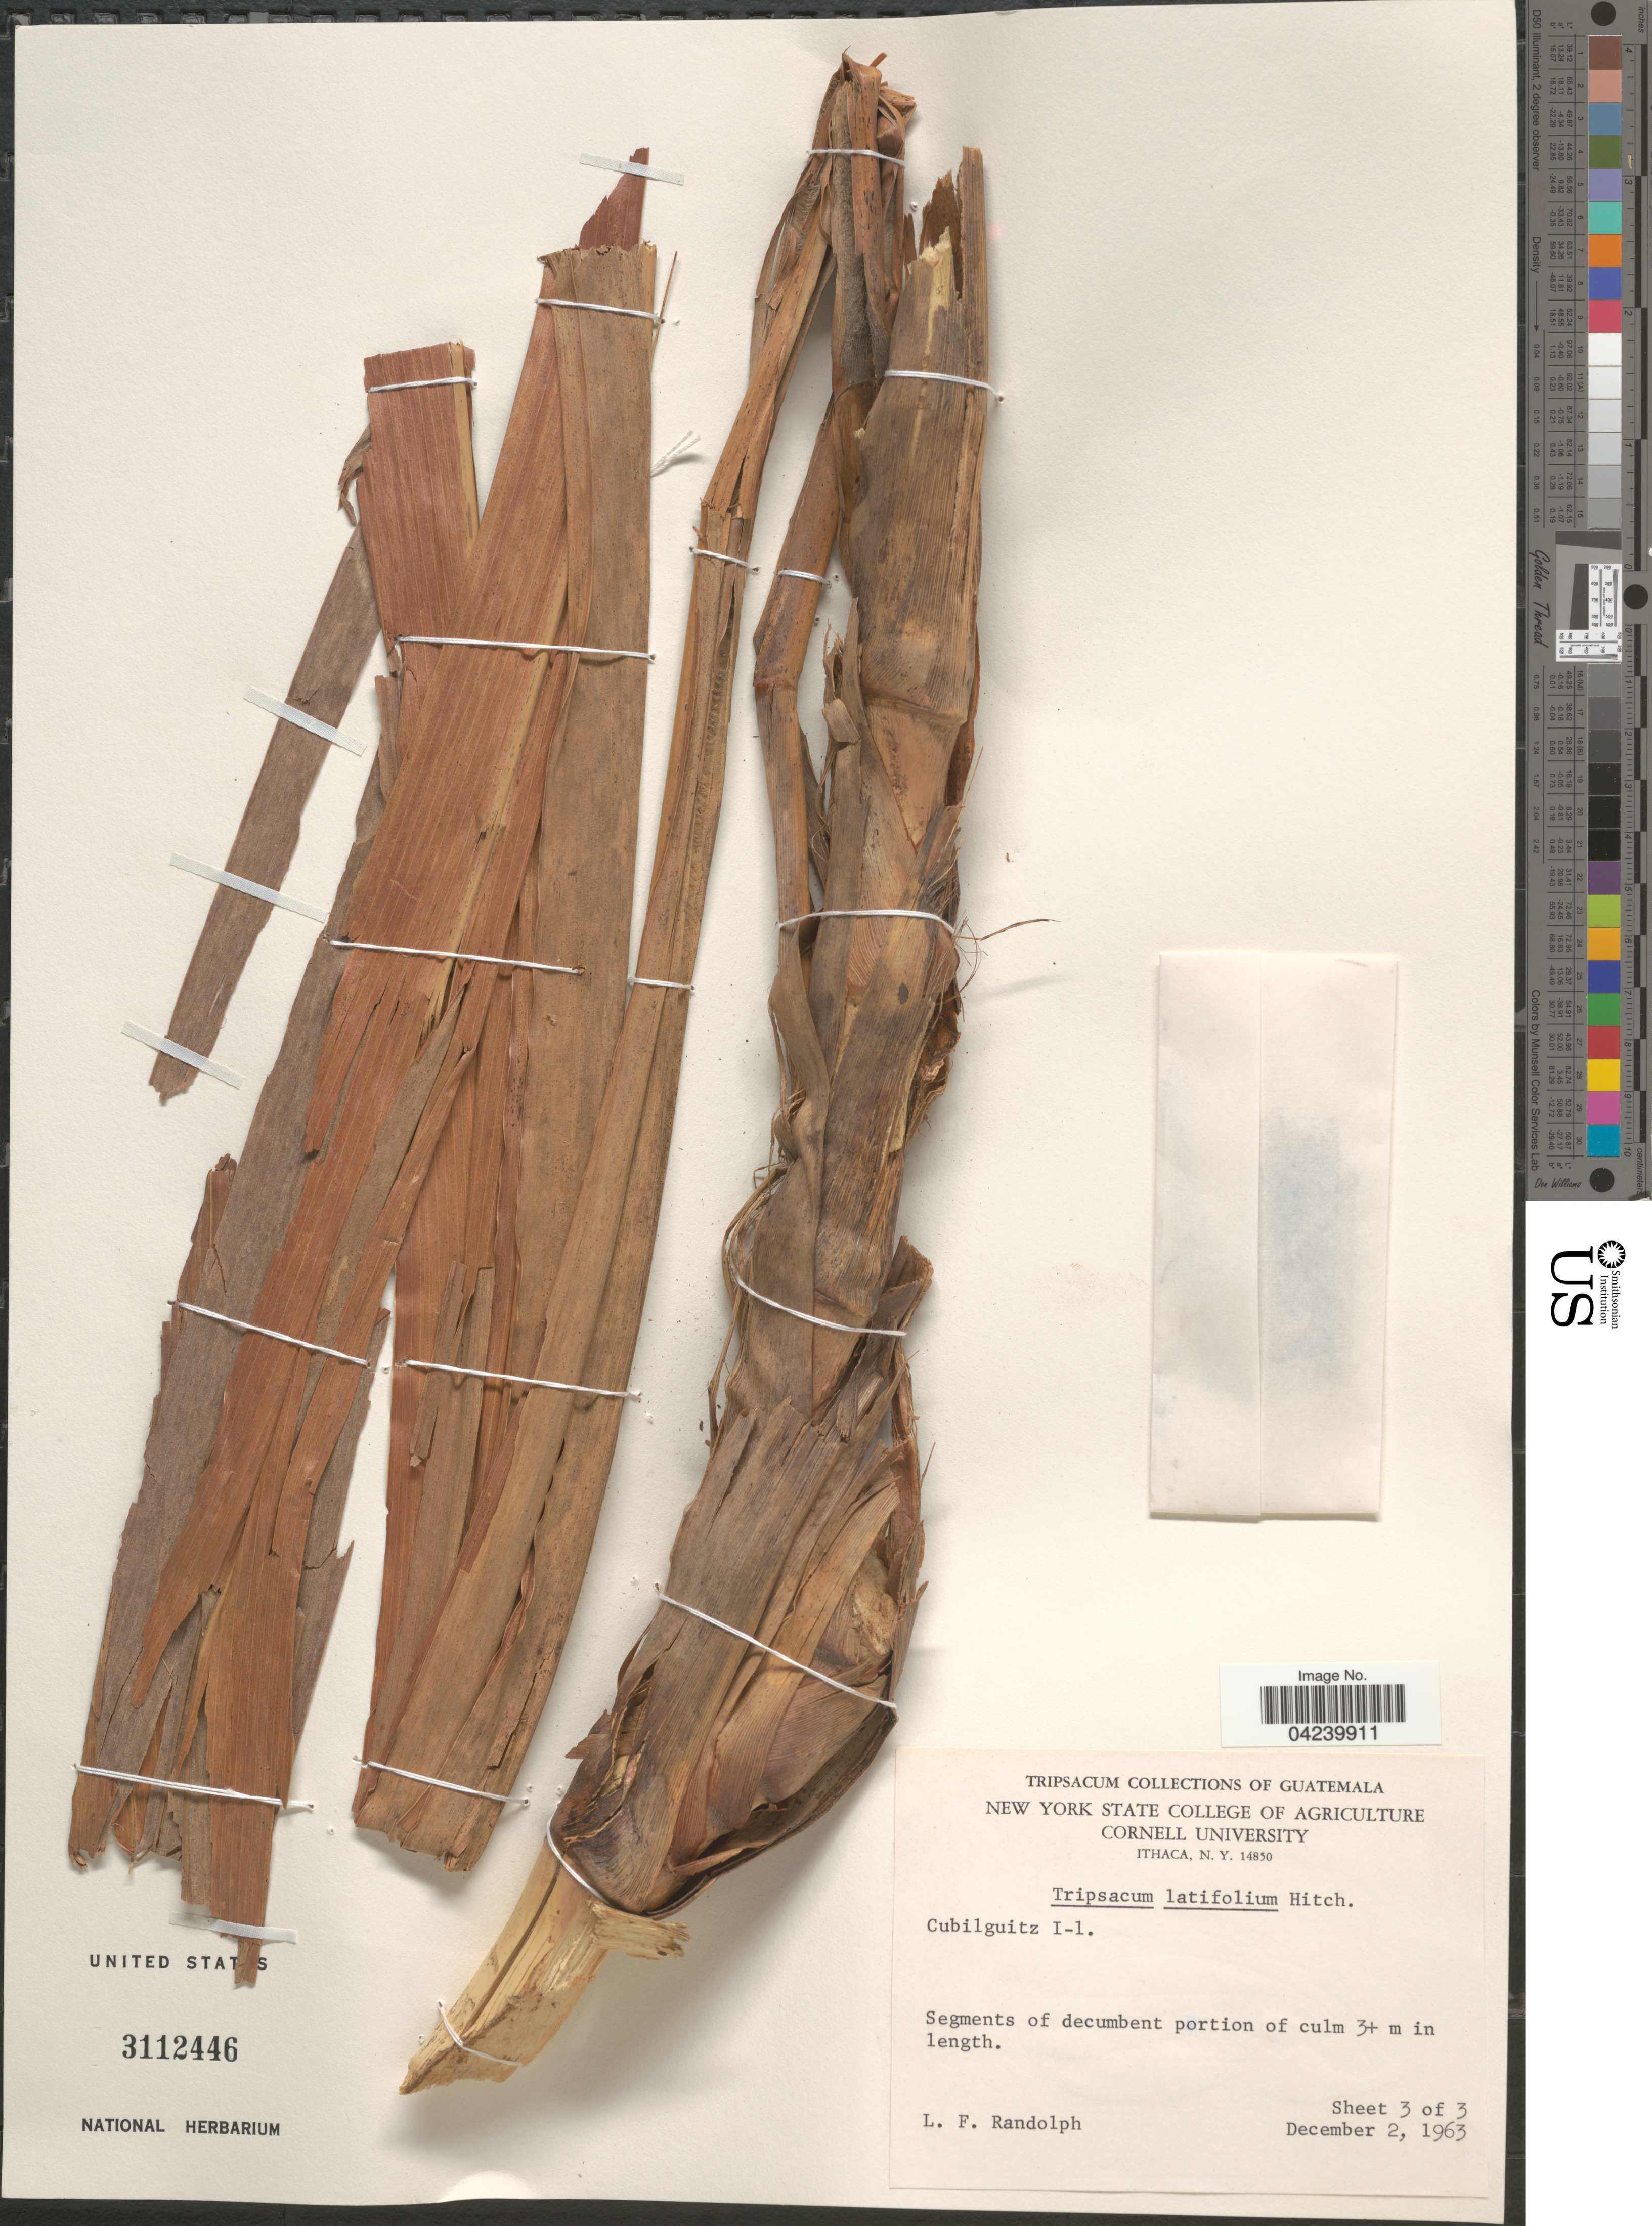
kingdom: Plantae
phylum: Tracheophyta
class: Liliopsida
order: Poales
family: Poaceae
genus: Tripsacum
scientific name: Tripsacum latifolium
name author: Hitchc.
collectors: L. F. Randolph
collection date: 1963-12-02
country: Guatemala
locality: Cubilguitz I-1 [unsure placement].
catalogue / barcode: US 3112446